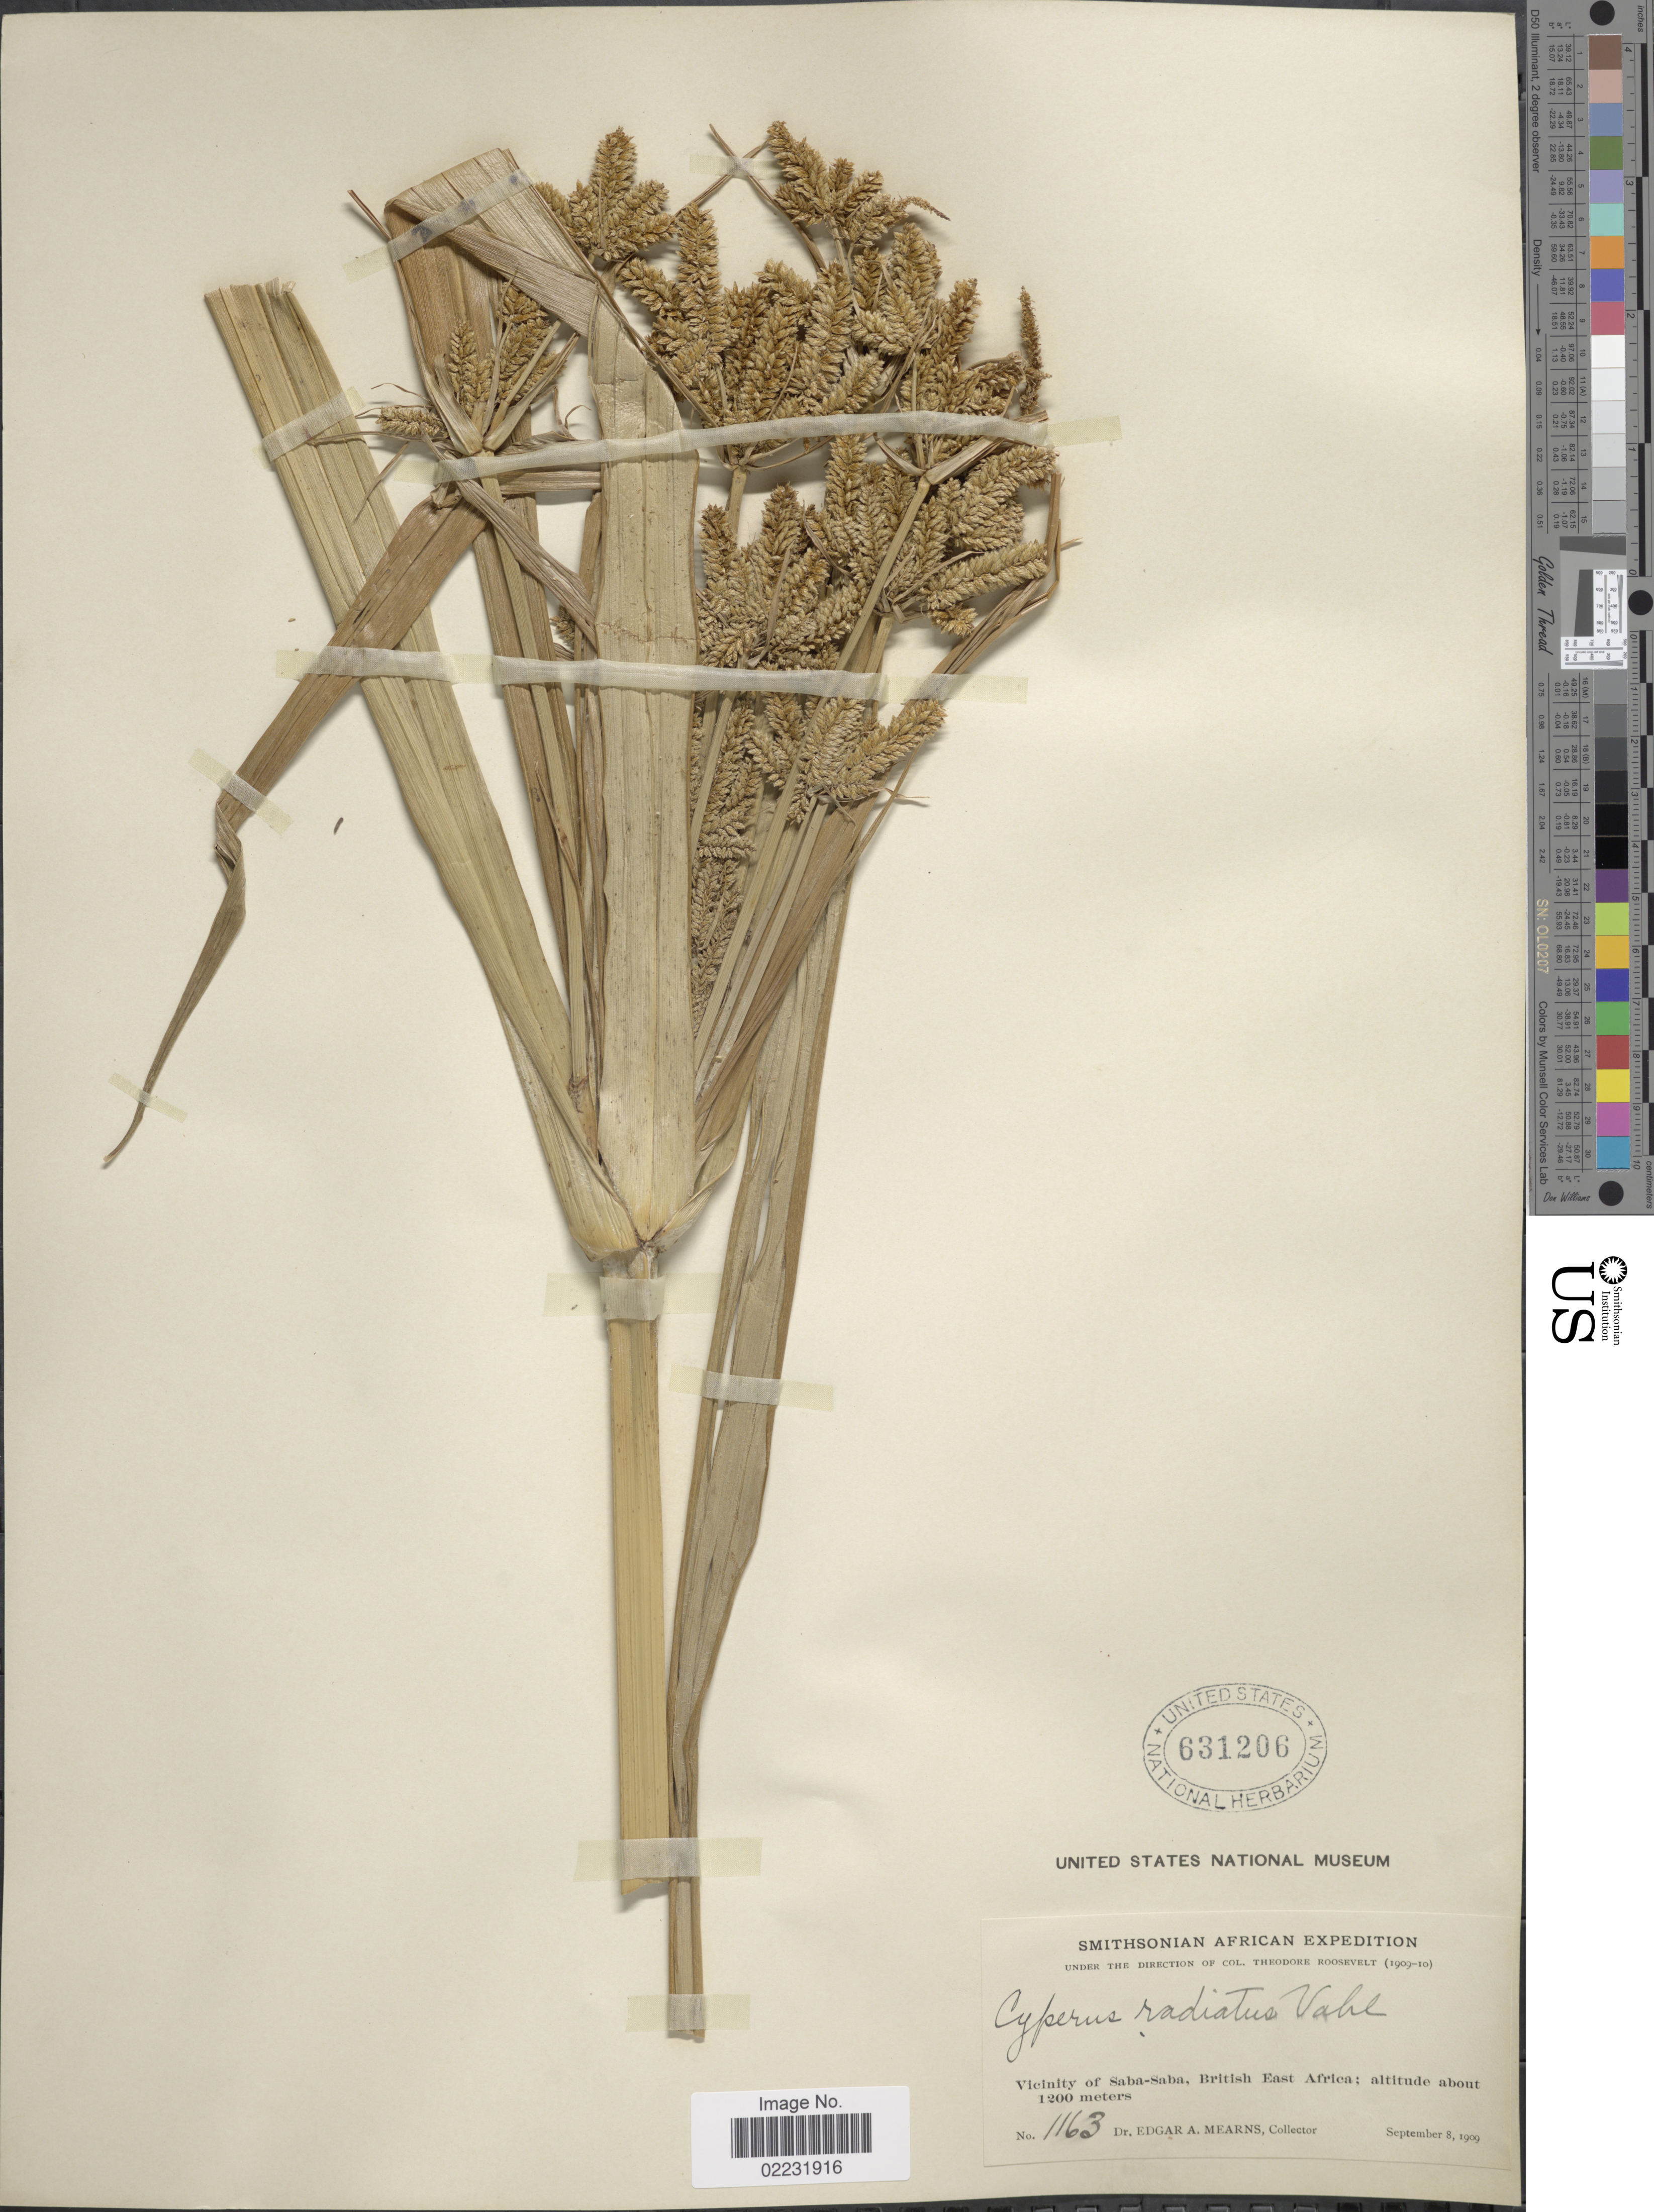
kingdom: Plantae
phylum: Tracheophyta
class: Liliopsida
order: Poales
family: Cyperaceae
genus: Cyperus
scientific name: Cyperus imbricatus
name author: Retz.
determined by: Strong, Mark T., (BOT), Smithsonian Institution - National Museum of Natural History (UNITED STATES)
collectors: E. A. Mearns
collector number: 1163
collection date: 1909-09-08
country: Kenya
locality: Vicinity of Saba-Sba, British East Africa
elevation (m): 1200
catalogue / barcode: US 631206